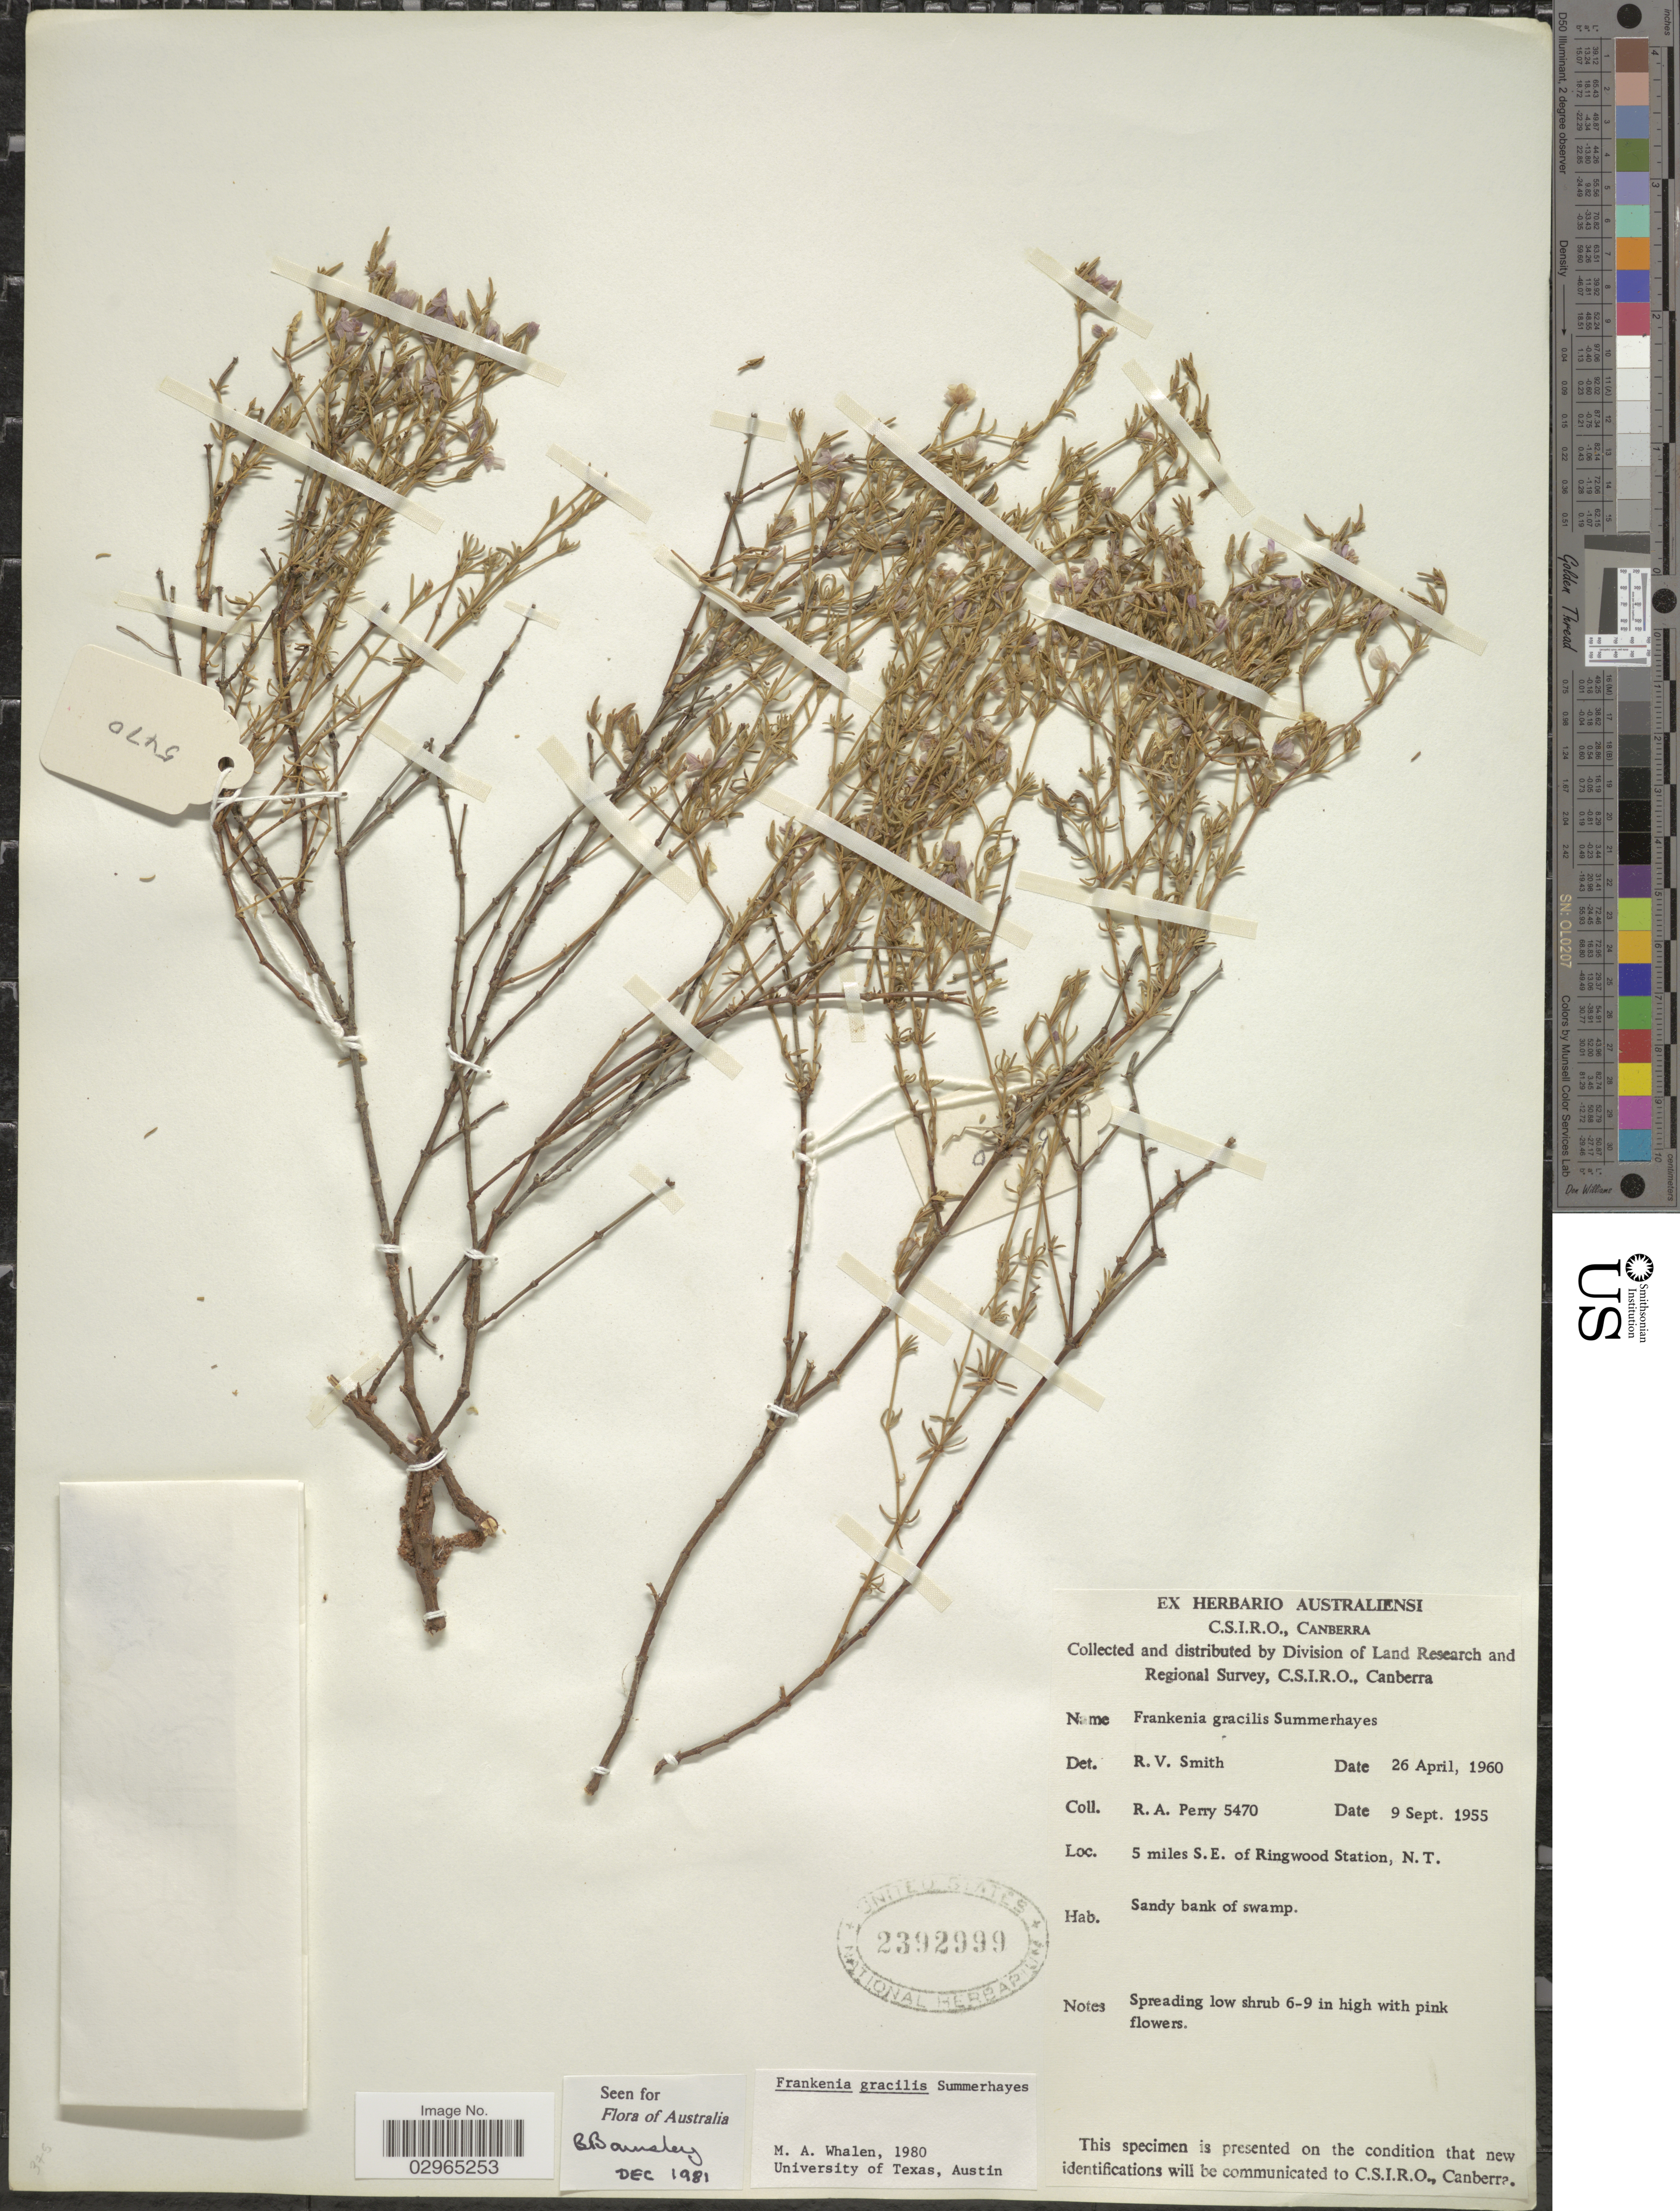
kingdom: Plantae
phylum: Tracheophyta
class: Magnoliopsida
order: Caryophyllales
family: Frankeniaceae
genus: Frankenia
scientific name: Frankenia gracilis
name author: Summerh.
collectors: Perry, R. A.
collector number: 5470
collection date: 1955-09-09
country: Australia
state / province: Northern Territory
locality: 5 miles S.E. of Ringwood Station, N.T.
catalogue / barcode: US 2392999